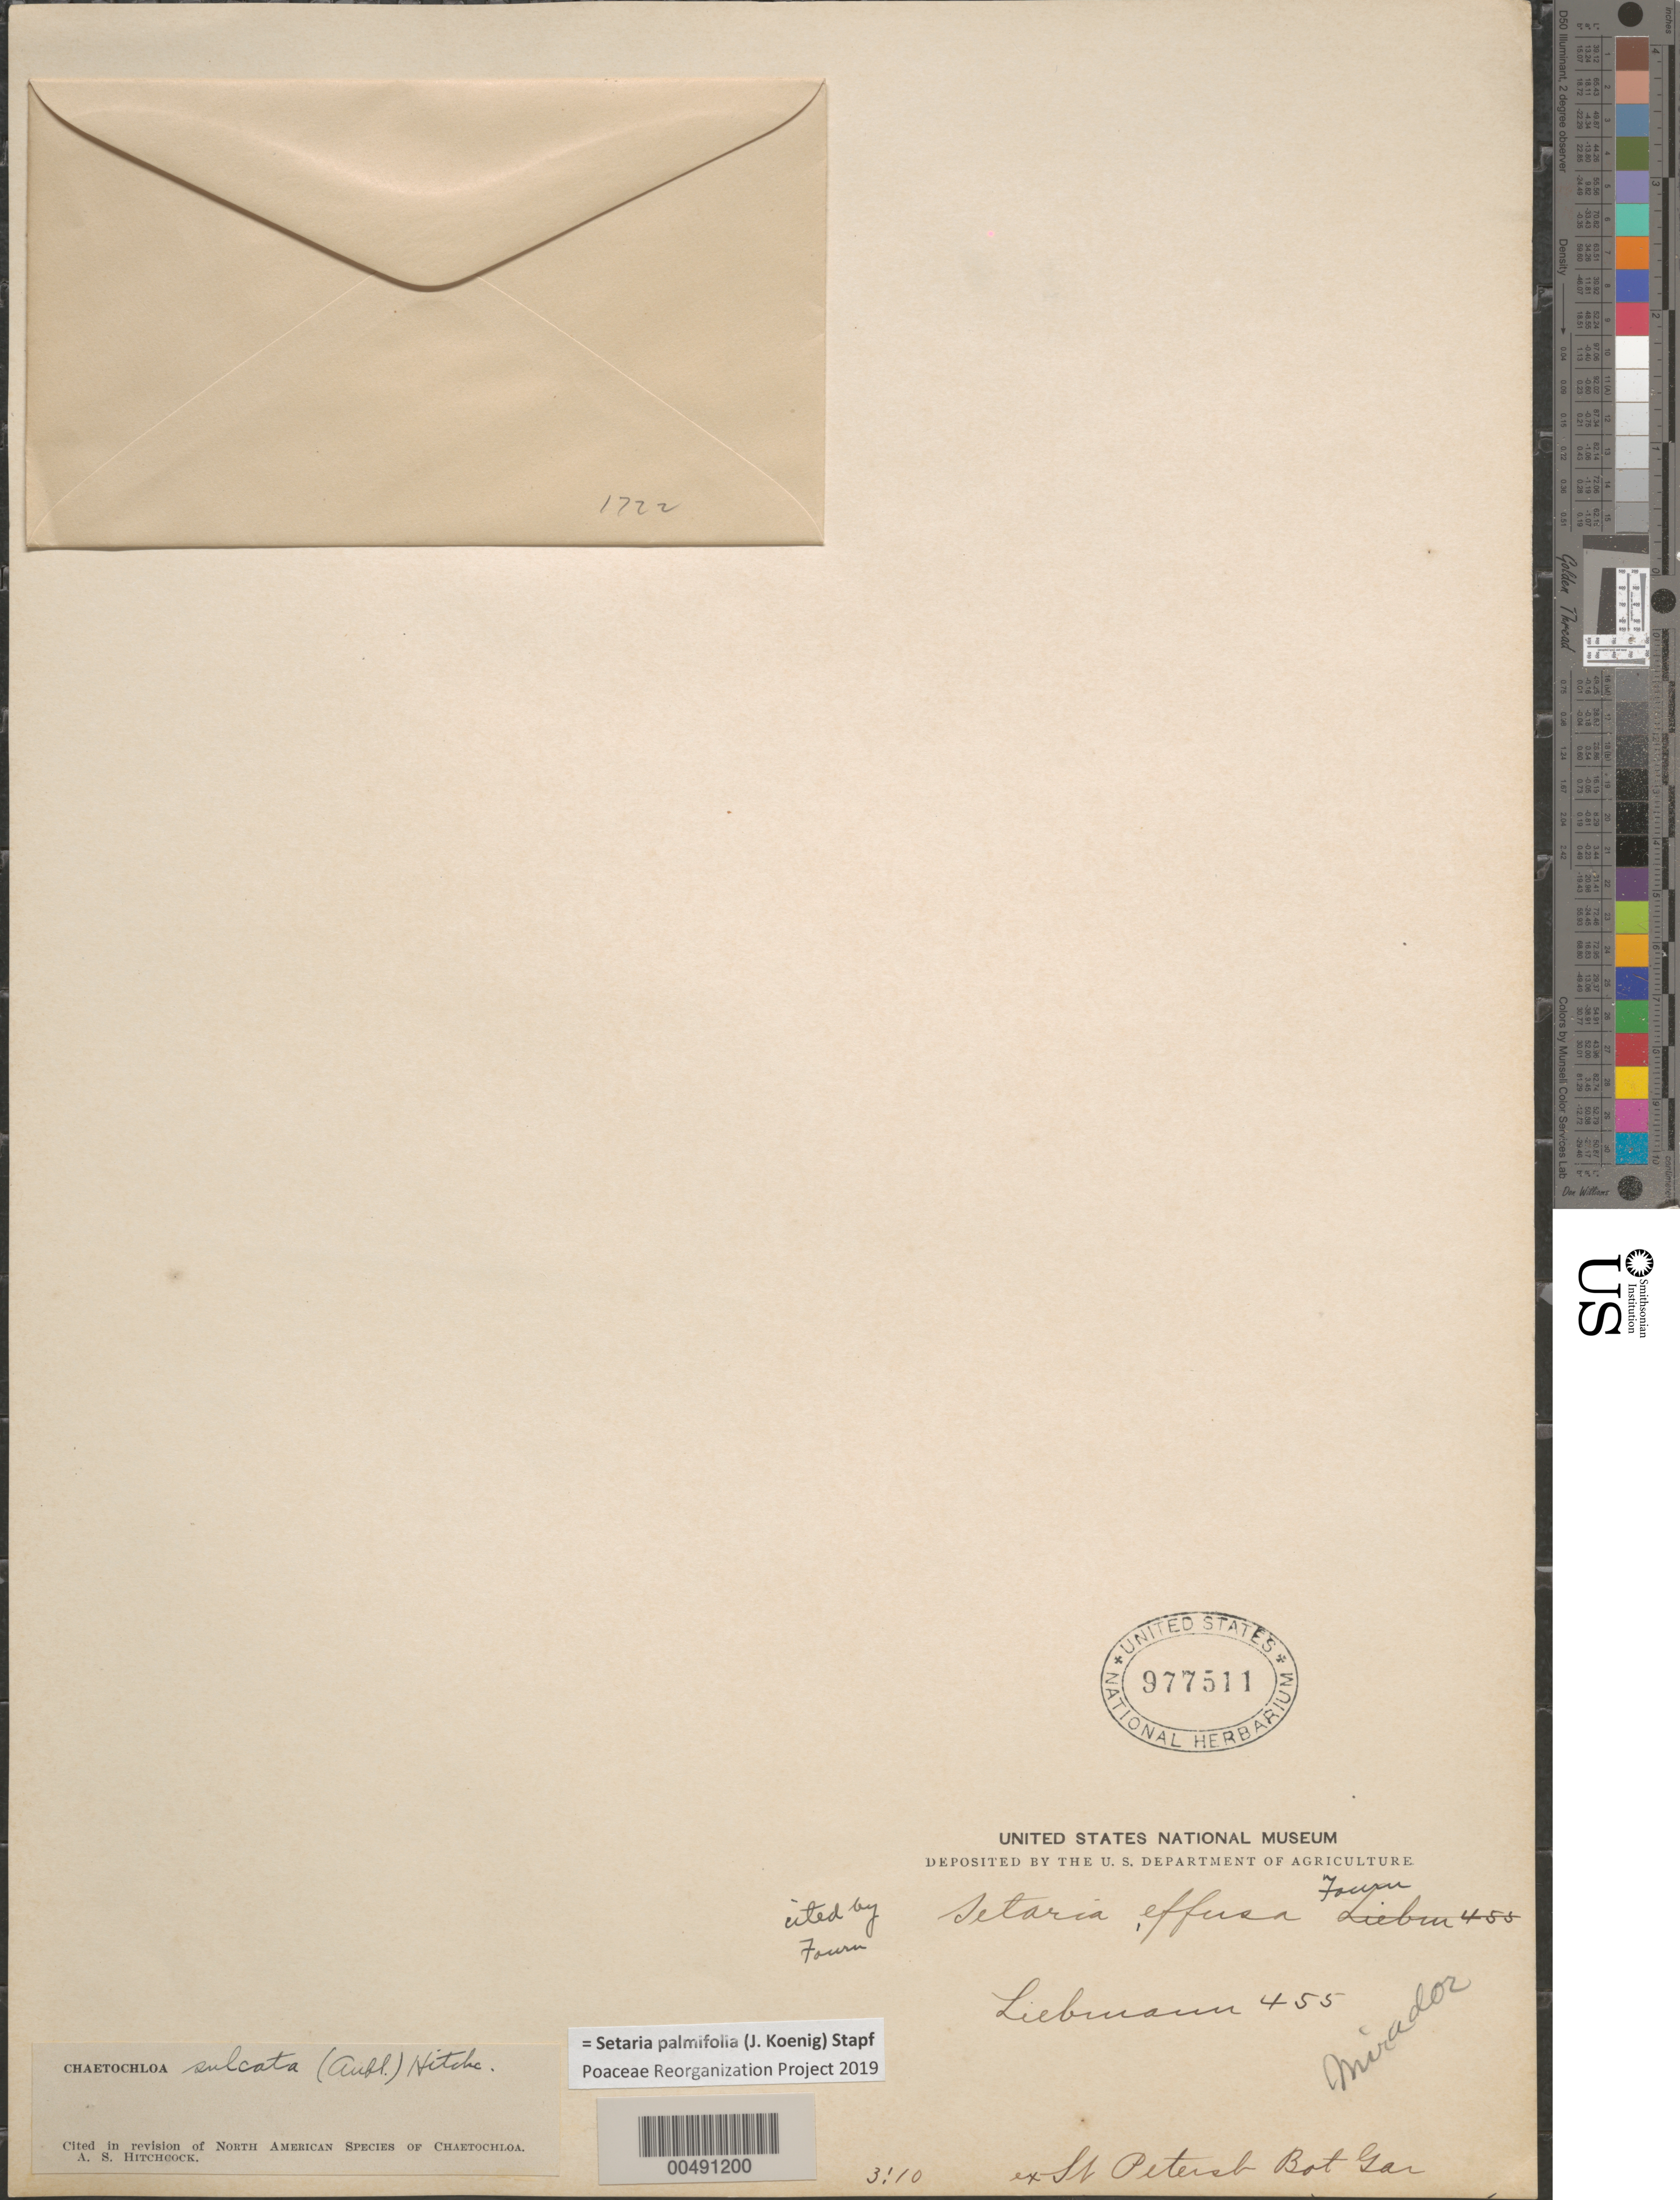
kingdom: Plantae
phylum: Tracheophyta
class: Liliopsida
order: Poales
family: Poaceae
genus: Setaria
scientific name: Setaria palmifolia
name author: (J. Koenig) Stapf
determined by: Poaceae Reorganization Project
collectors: F. M. Liebmann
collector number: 455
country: Mexico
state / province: Veracruz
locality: Mirador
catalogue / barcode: US 977511